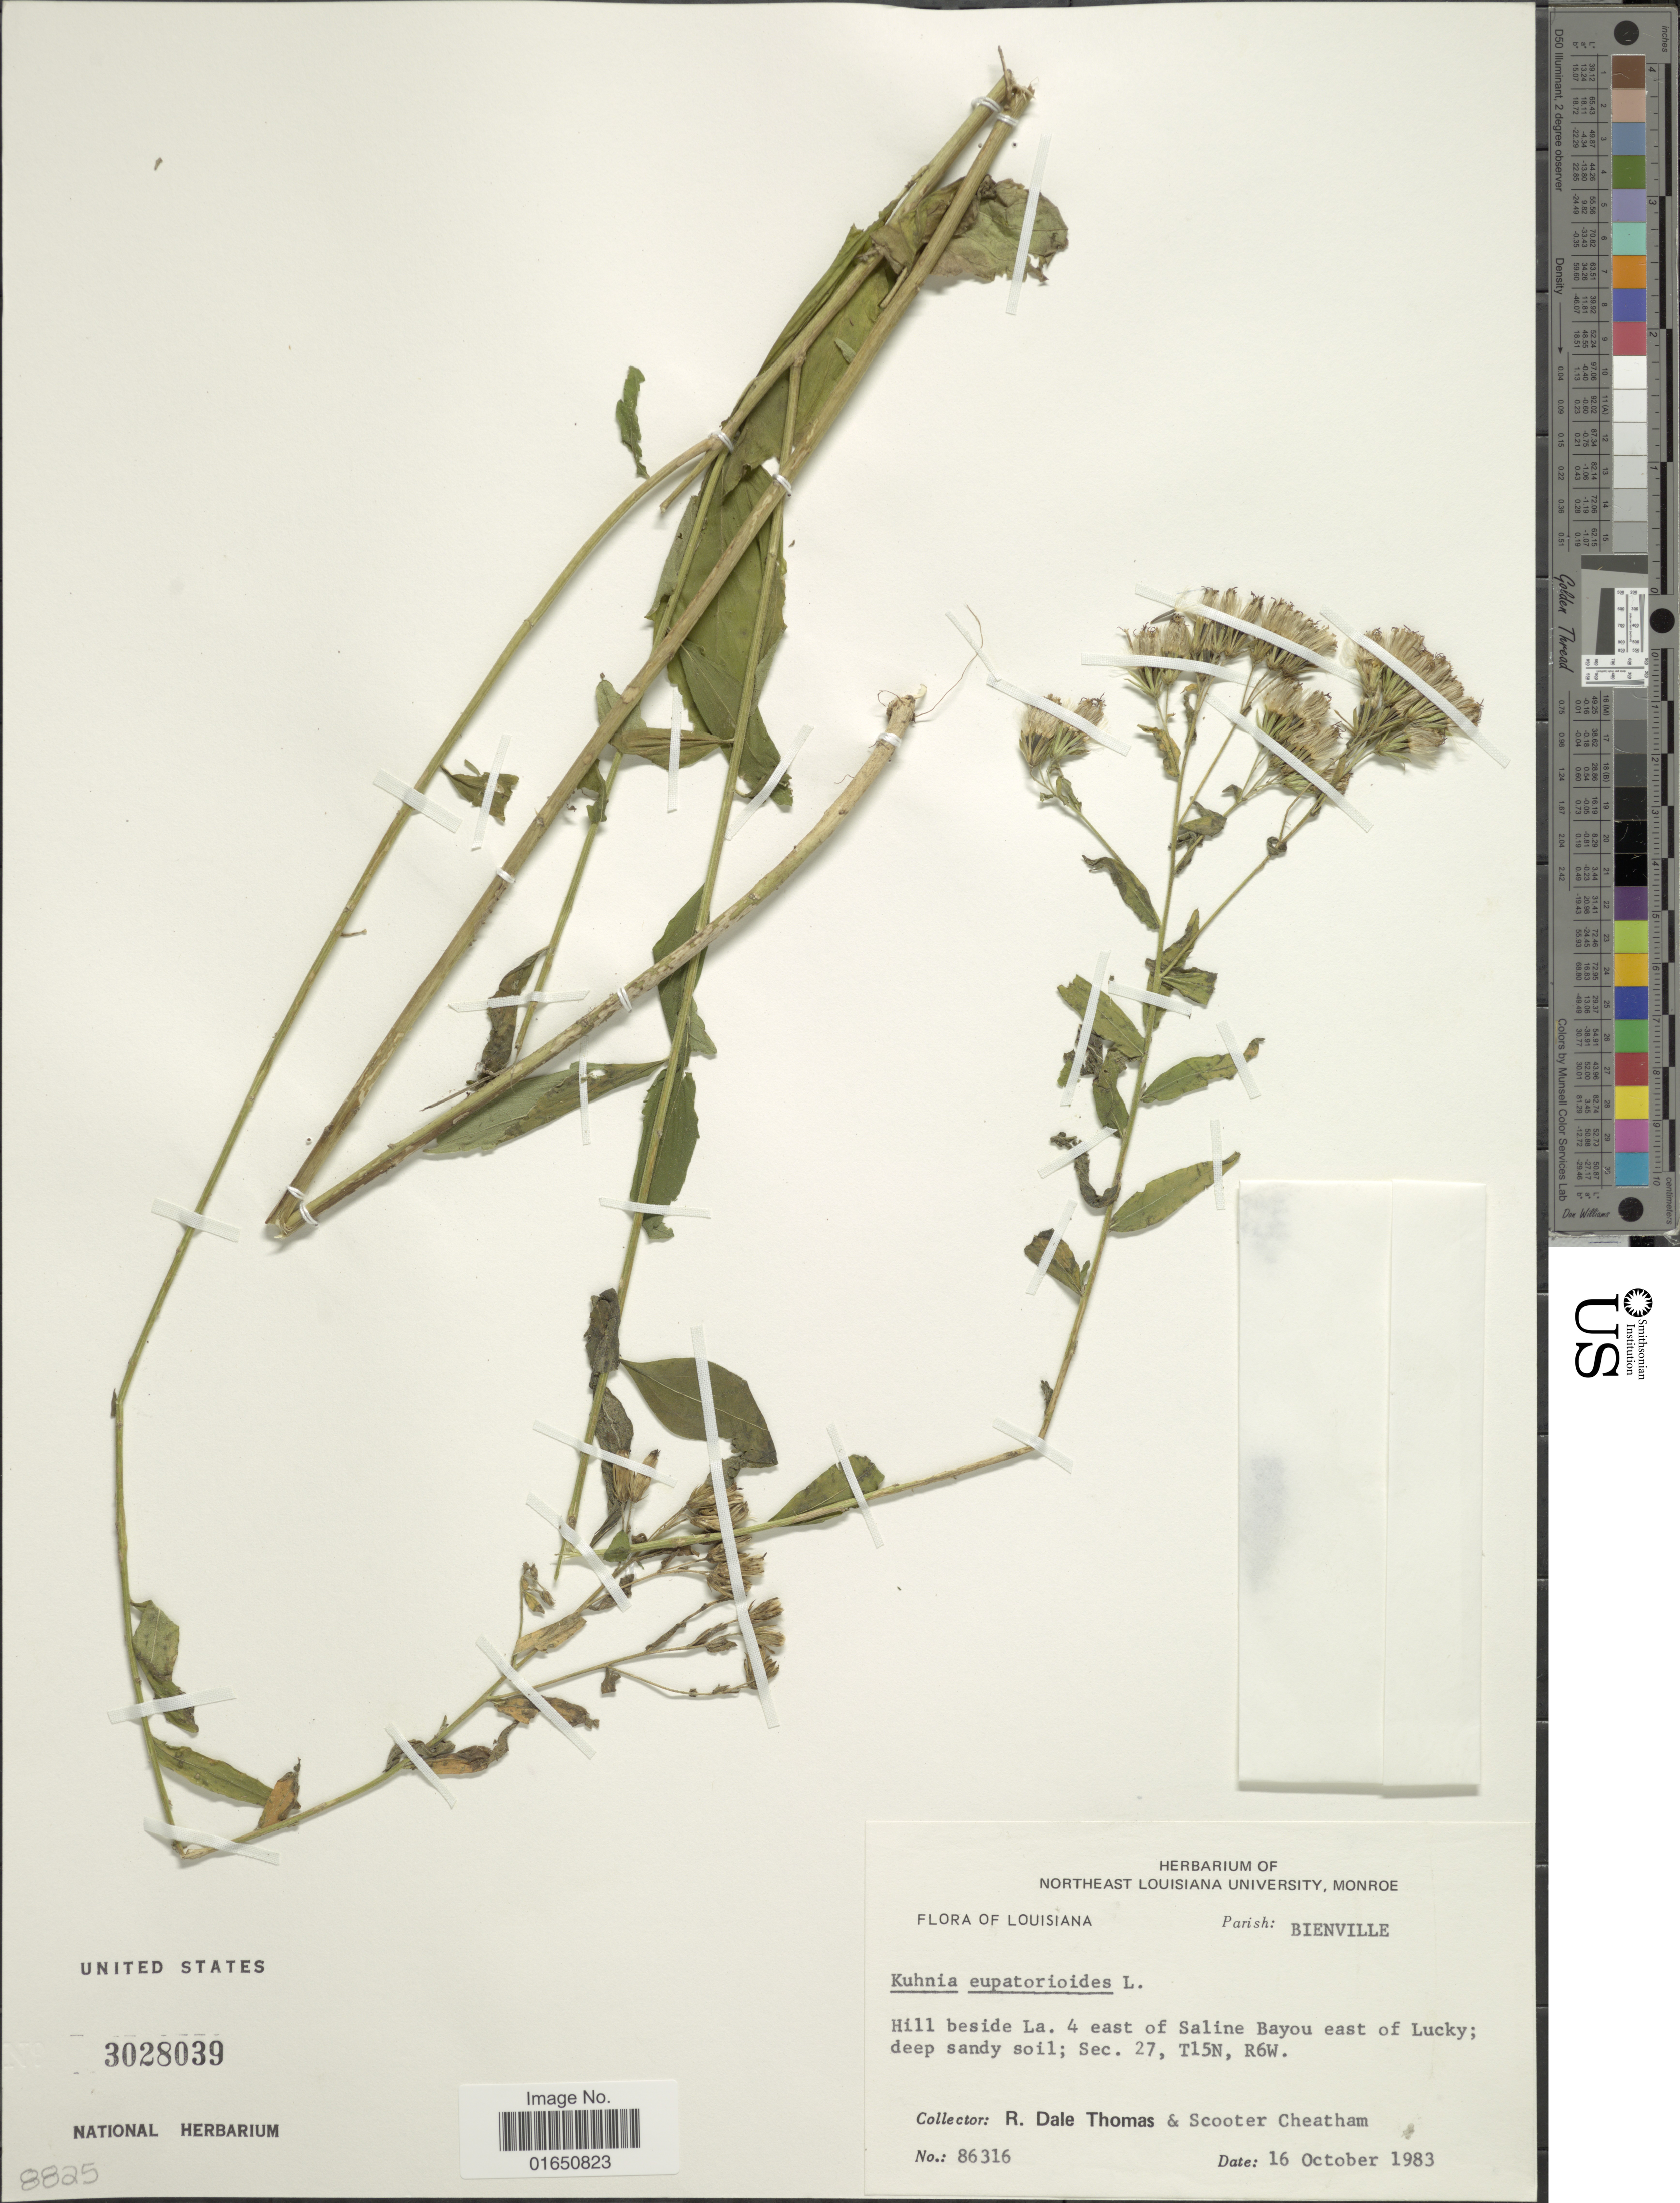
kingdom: Plantae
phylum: Tracheophyta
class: Magnoliopsida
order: Asterales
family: Asteraceae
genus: Brickellia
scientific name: Brickellia eupatorioides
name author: (L.) Shinners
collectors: R. Thomas & S. Cheatham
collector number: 86316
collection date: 1983-10-16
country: United States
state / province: Louisiana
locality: Parish: Bienville. Hill beside La. 4 east of Saline Bayou east of Lucky. Sec. 27, T15N, R6W.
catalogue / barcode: US 3028039